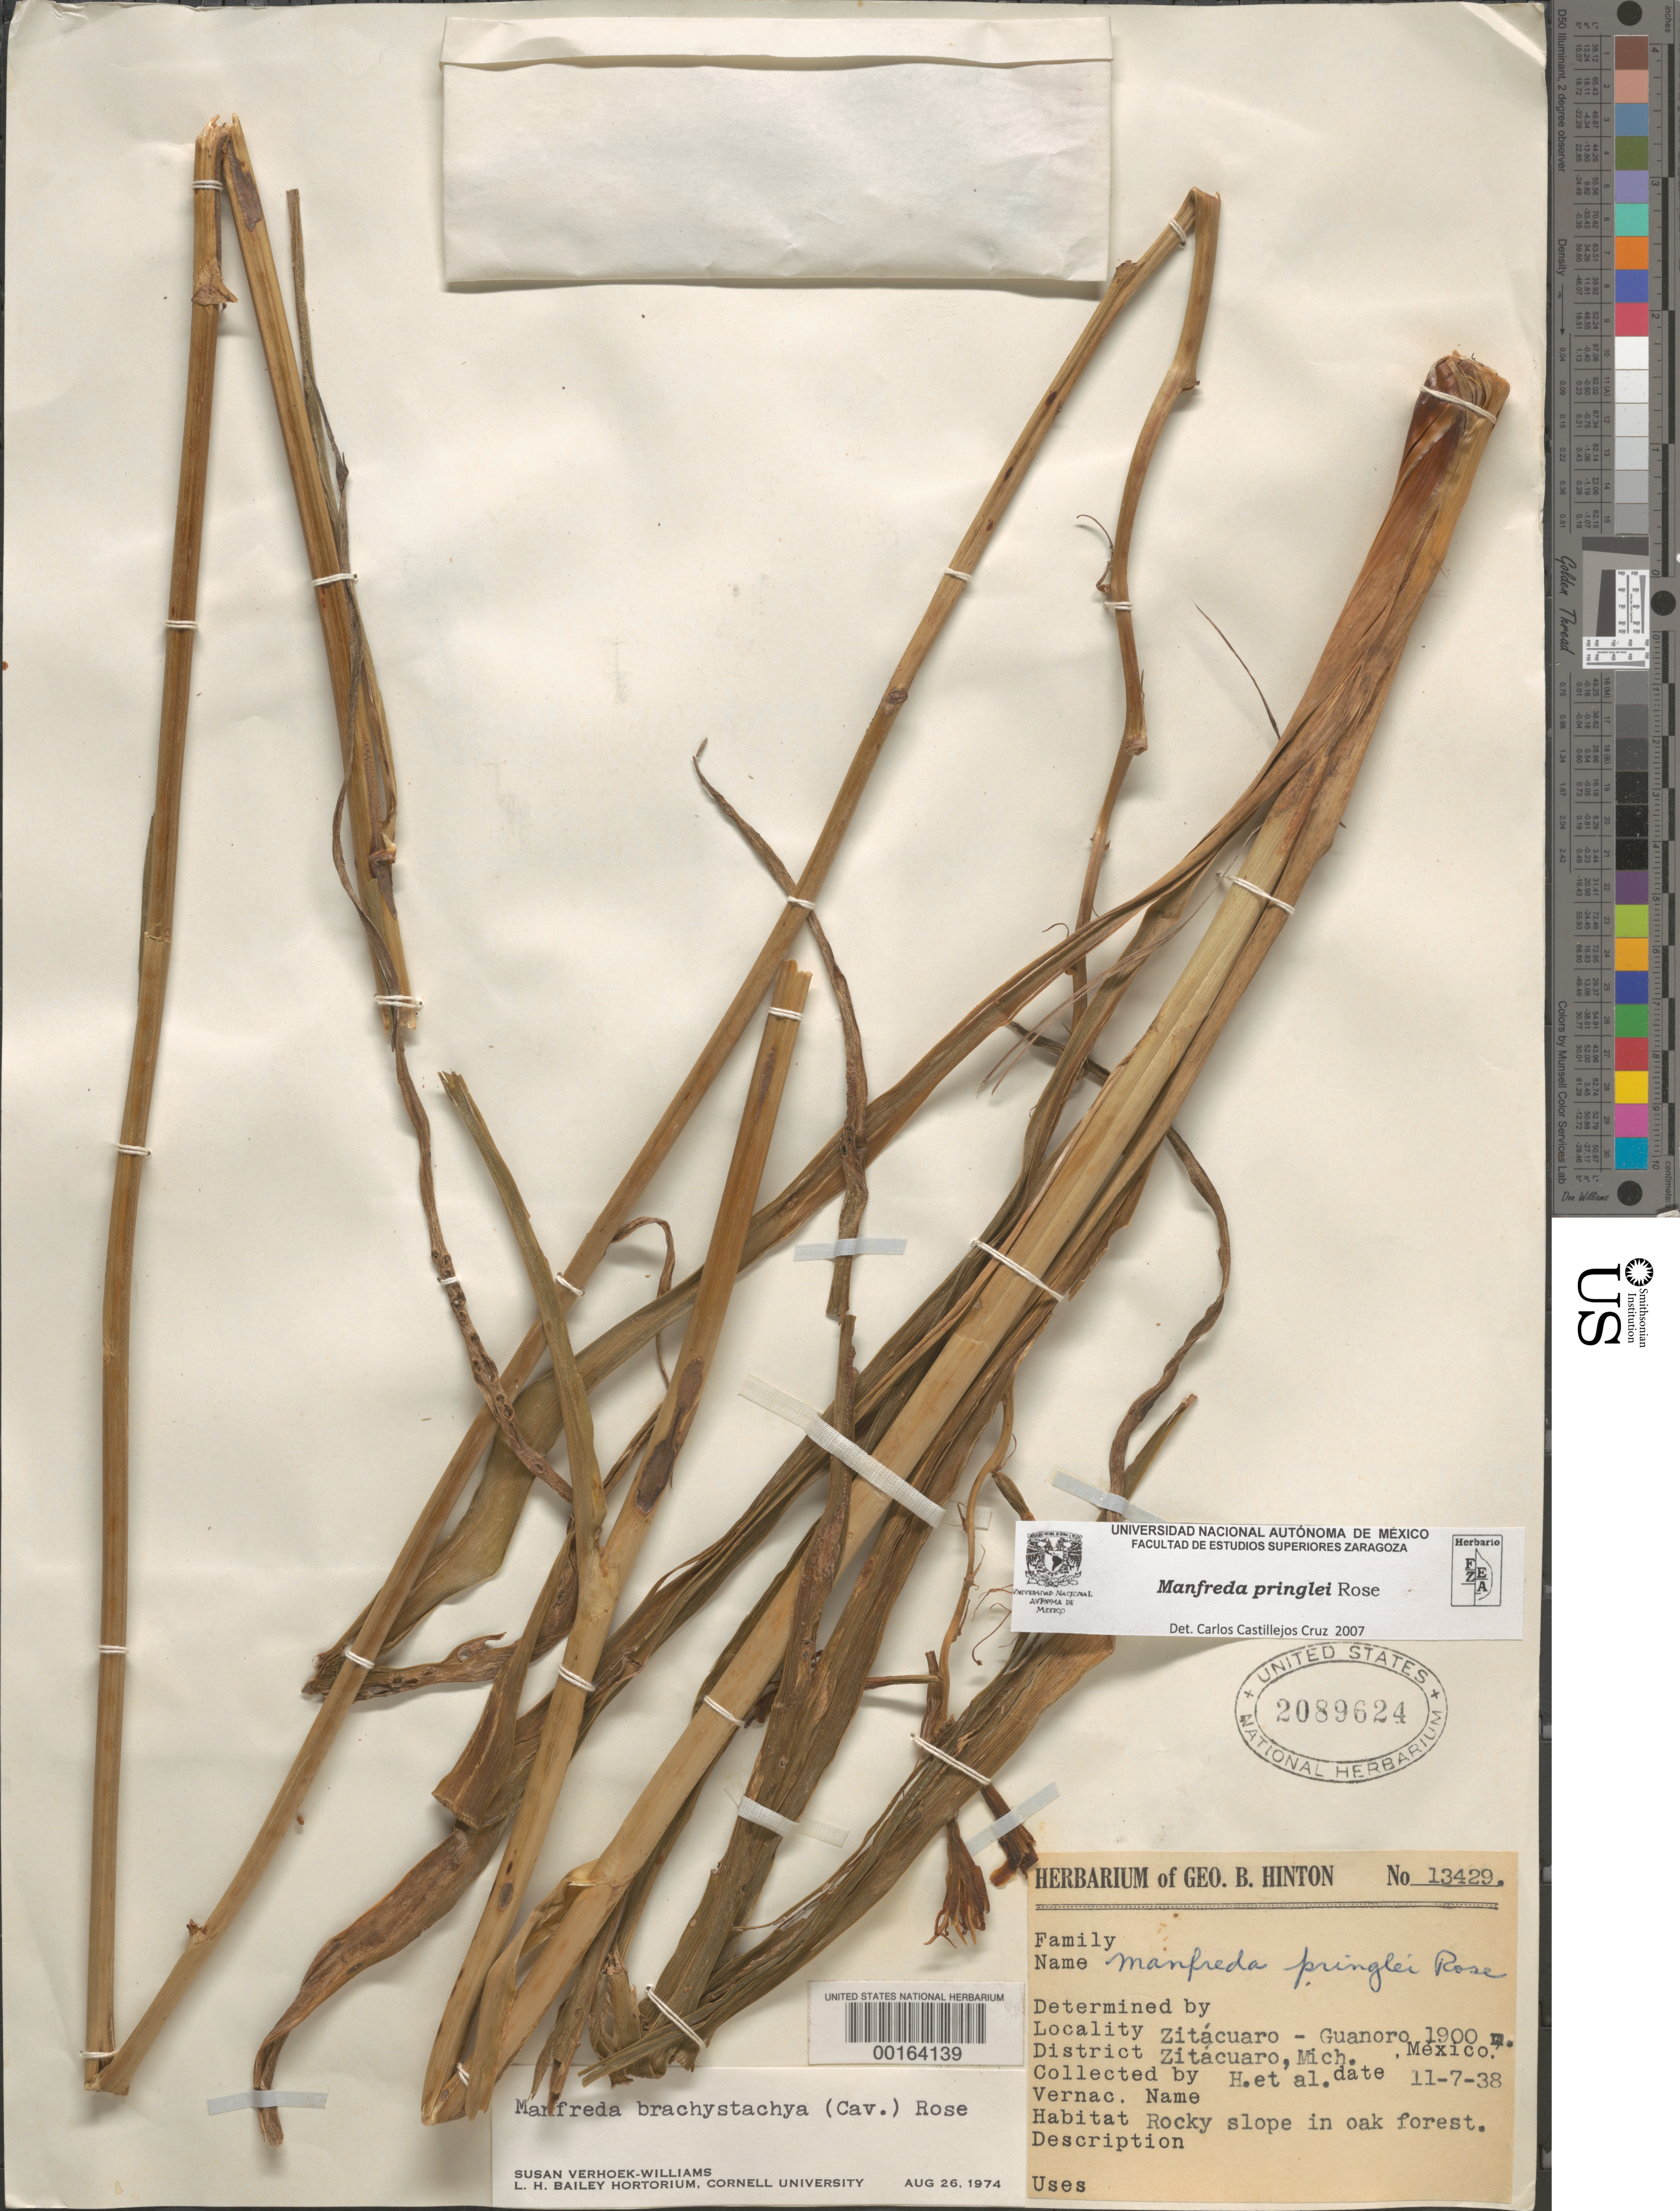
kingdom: Plantae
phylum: Tracheophyta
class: Liliopsida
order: Asparagales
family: Asparagaceae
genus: Manfreda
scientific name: Manfreda pringlei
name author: Rose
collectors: G. B. Hinton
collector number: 13429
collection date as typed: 11 Jul 1938 or 07 Nov 1938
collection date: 1938-07-11 or 1938-11-07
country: Mexico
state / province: Michoacán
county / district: Zitácuaro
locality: Guanoro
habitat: Rocky slope in oak forest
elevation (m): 1900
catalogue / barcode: US 2089624